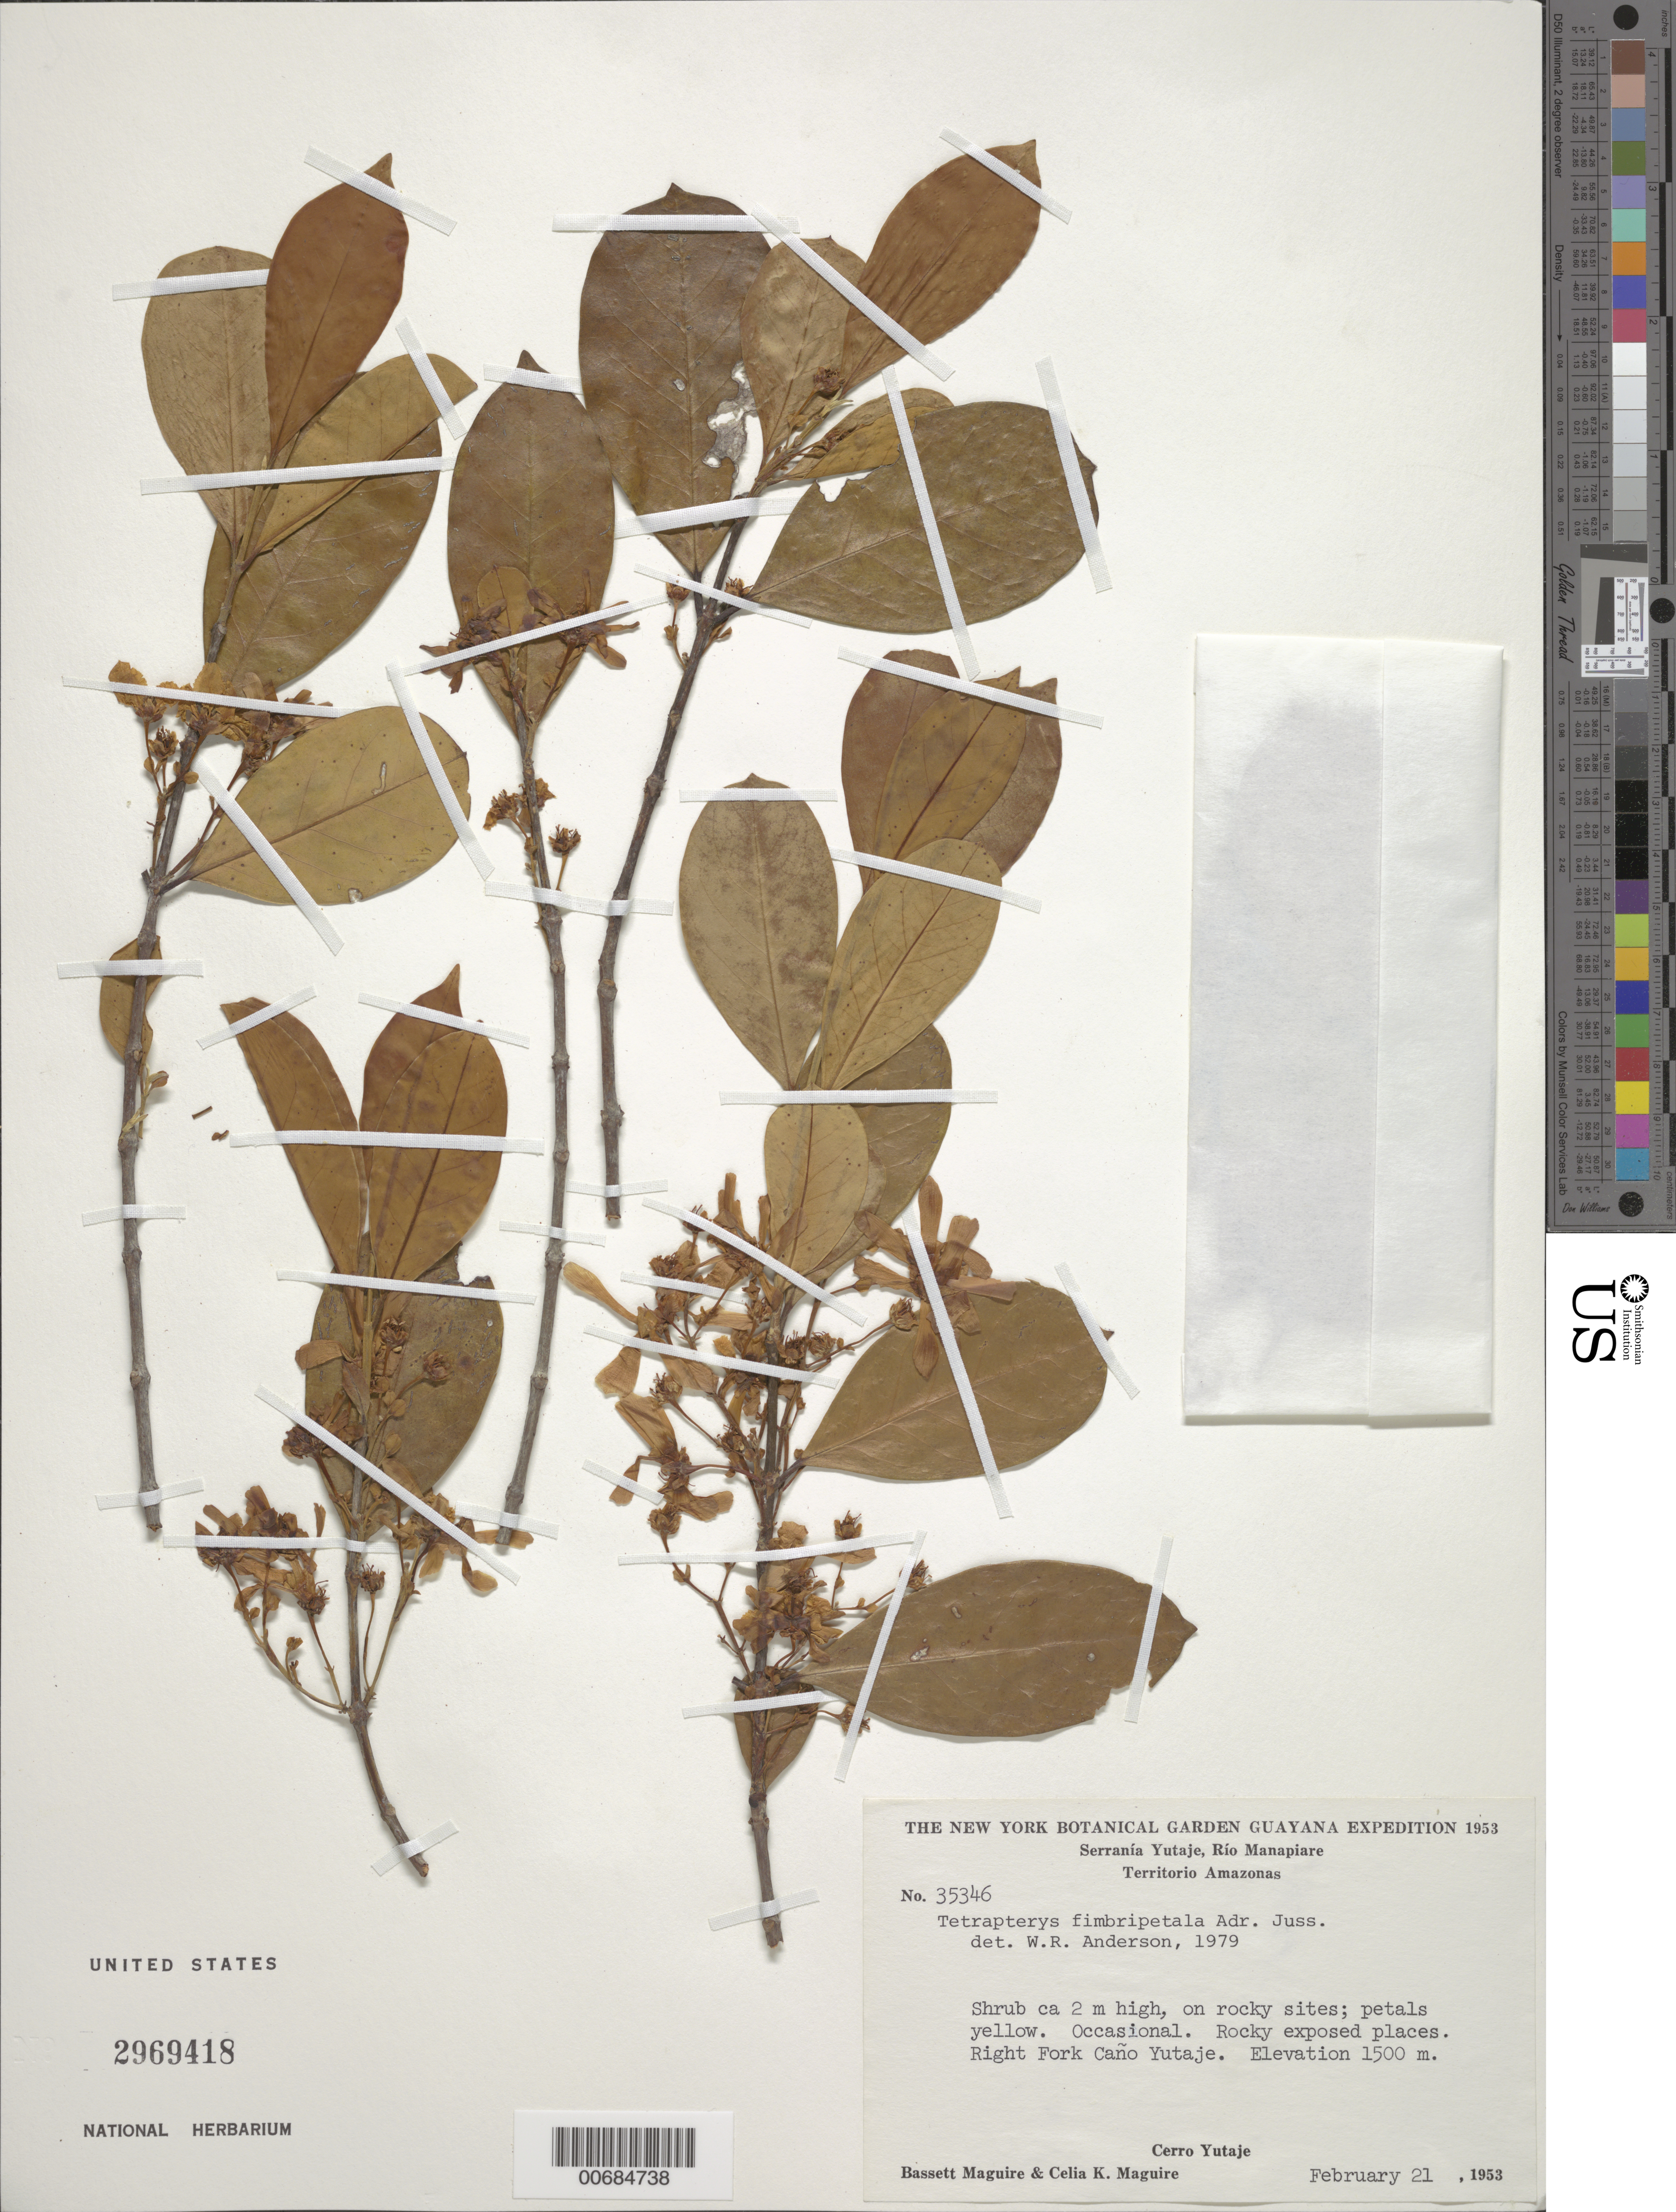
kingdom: Plantae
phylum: Tracheophyta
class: Magnoliopsida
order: Malpighiales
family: Malpighiaceae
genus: Glicophyllum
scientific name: Glicophyllum fimbripetalum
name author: (A. Juss.) R.F. Almeida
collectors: B. Maguire & C. K. Maguire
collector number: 35346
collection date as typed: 21-Feb-53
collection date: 1953-02-21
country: Venezuela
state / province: Amazonas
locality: Serranía Yutajé, Río Manapiare, Cerro Yutajé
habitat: Rocky exposed places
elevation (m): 1500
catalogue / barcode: US 2969418